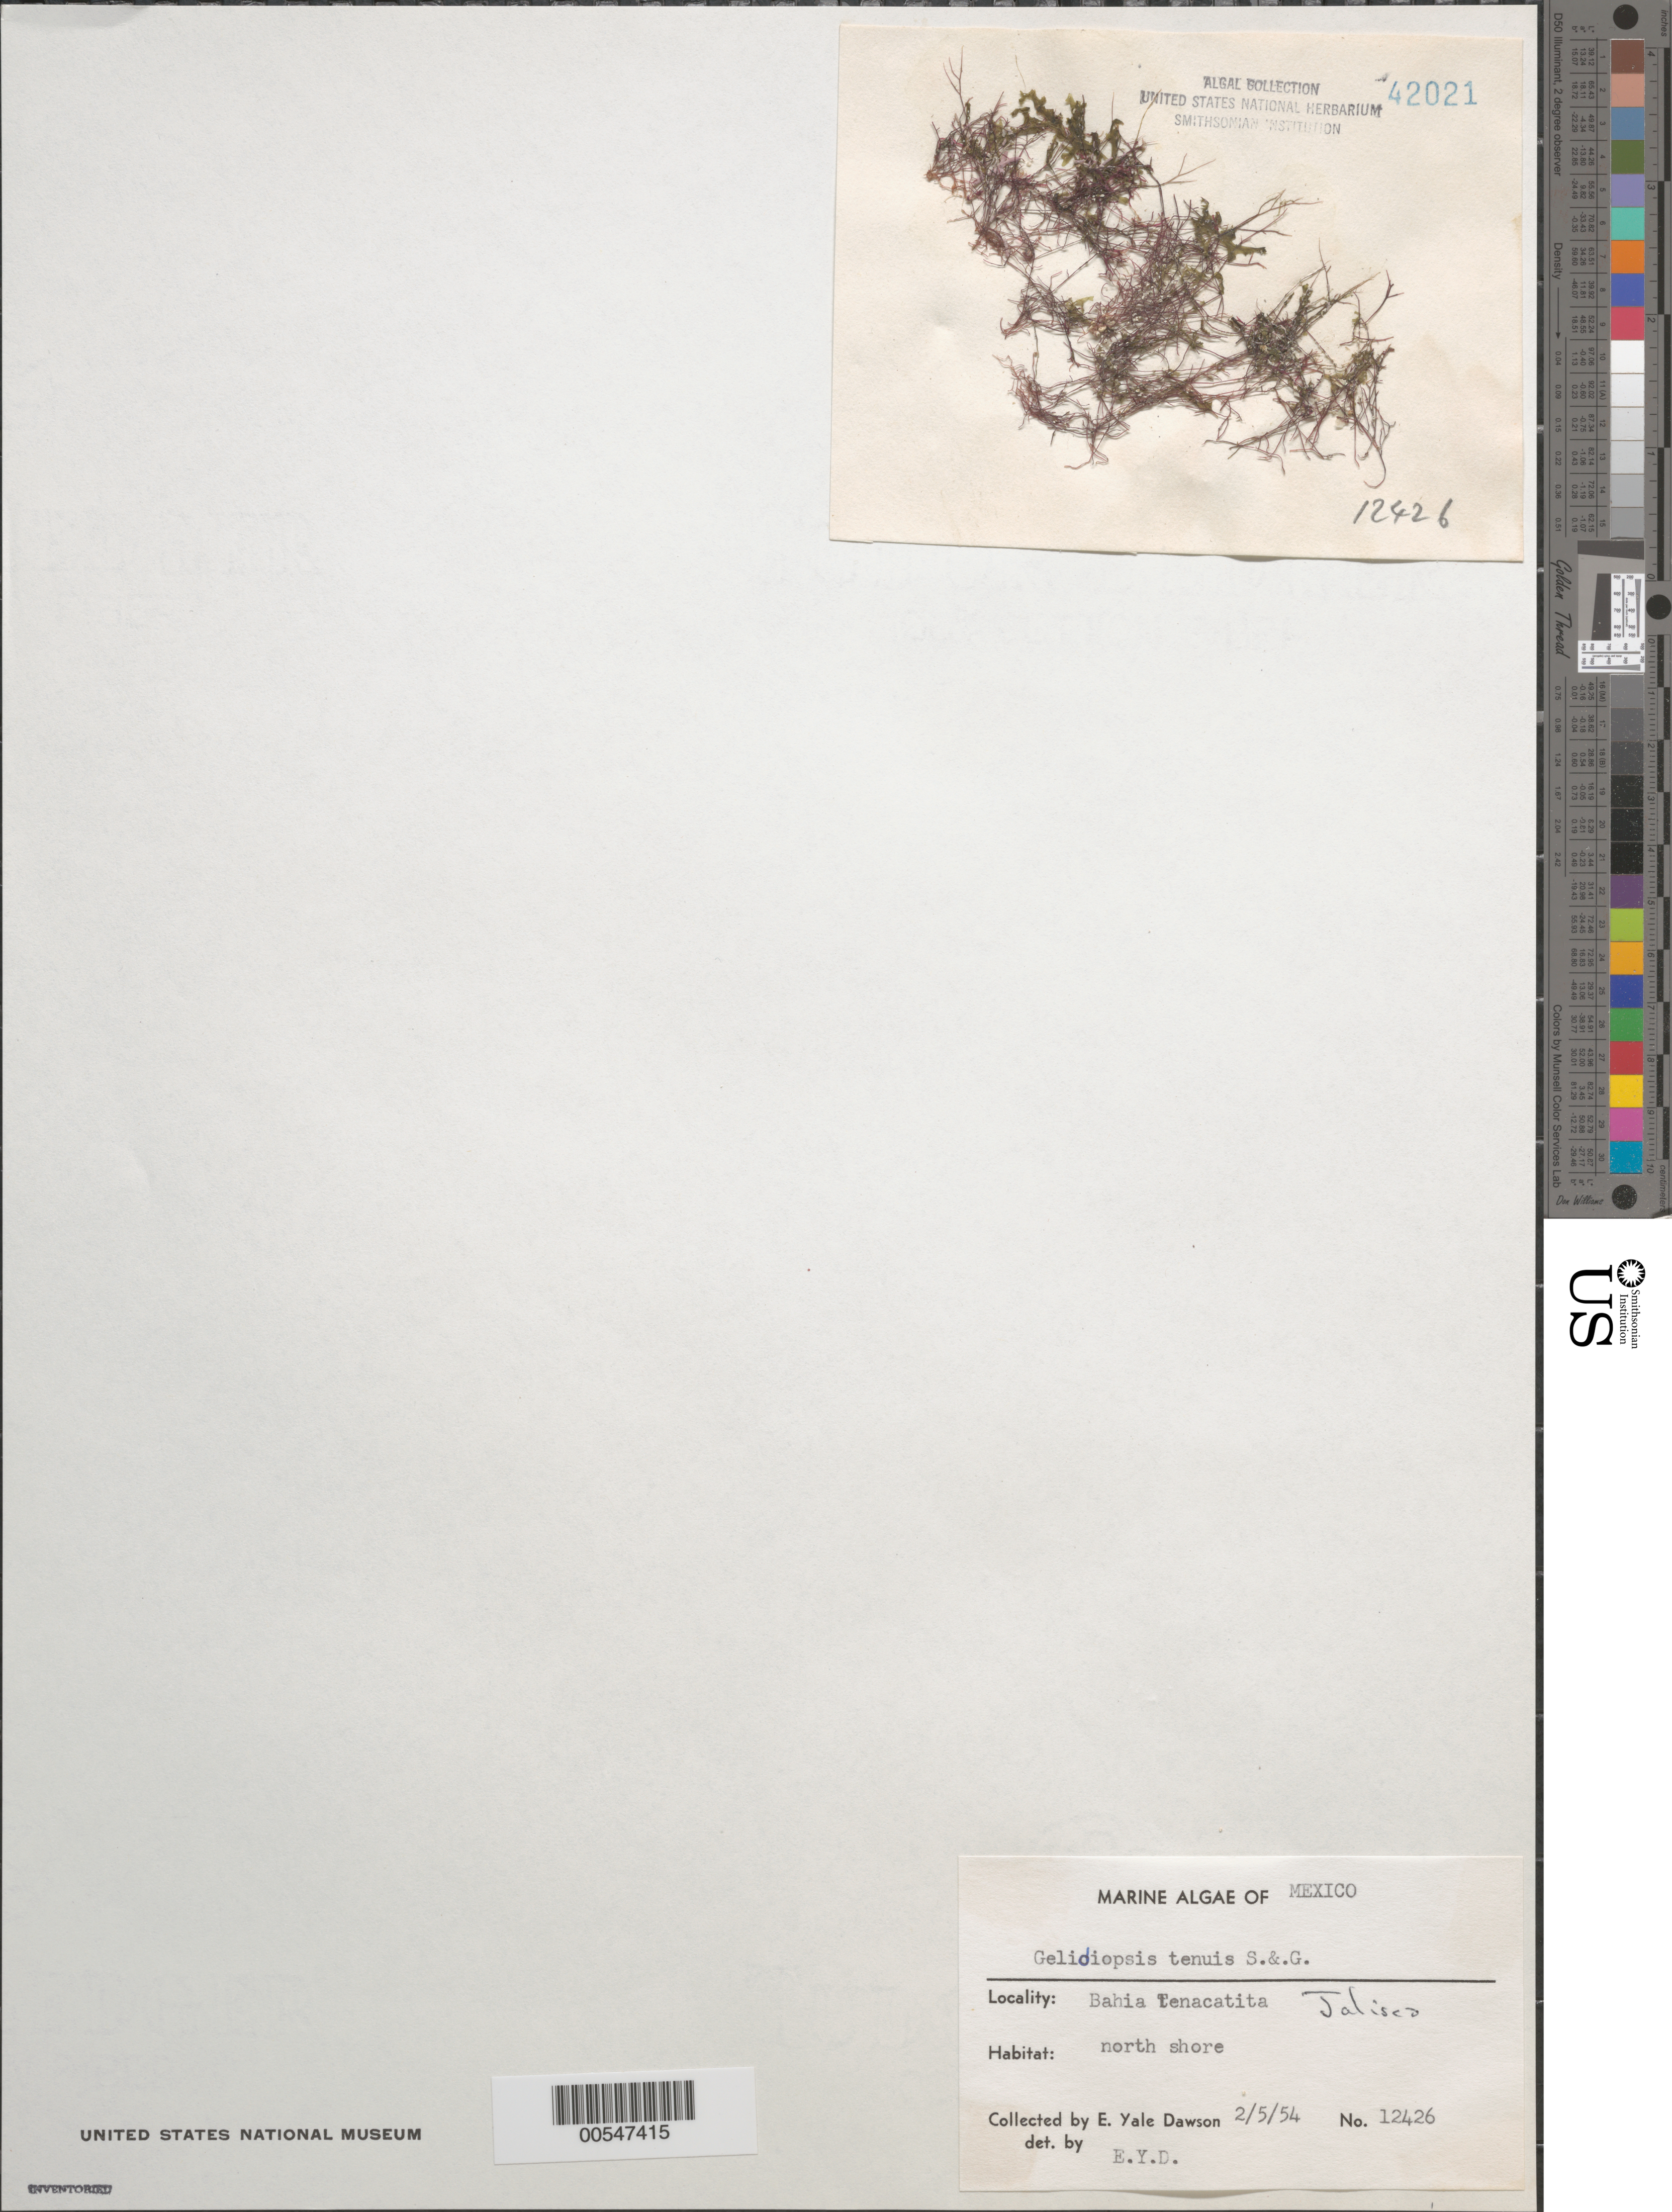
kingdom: Plantae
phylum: Rhodophyta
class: Florideophyceae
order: Gracilariales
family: Gracilariaceae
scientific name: Gelidiopsis tenuis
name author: Setch. & N.L. Gardner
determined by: Algae name updating Project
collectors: E. Y. Dawson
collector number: EYD 12426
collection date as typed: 05 Feb 1954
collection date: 1954-02-05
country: Mexico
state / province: Jalisco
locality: Bahia Tenacatita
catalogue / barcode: US 42021